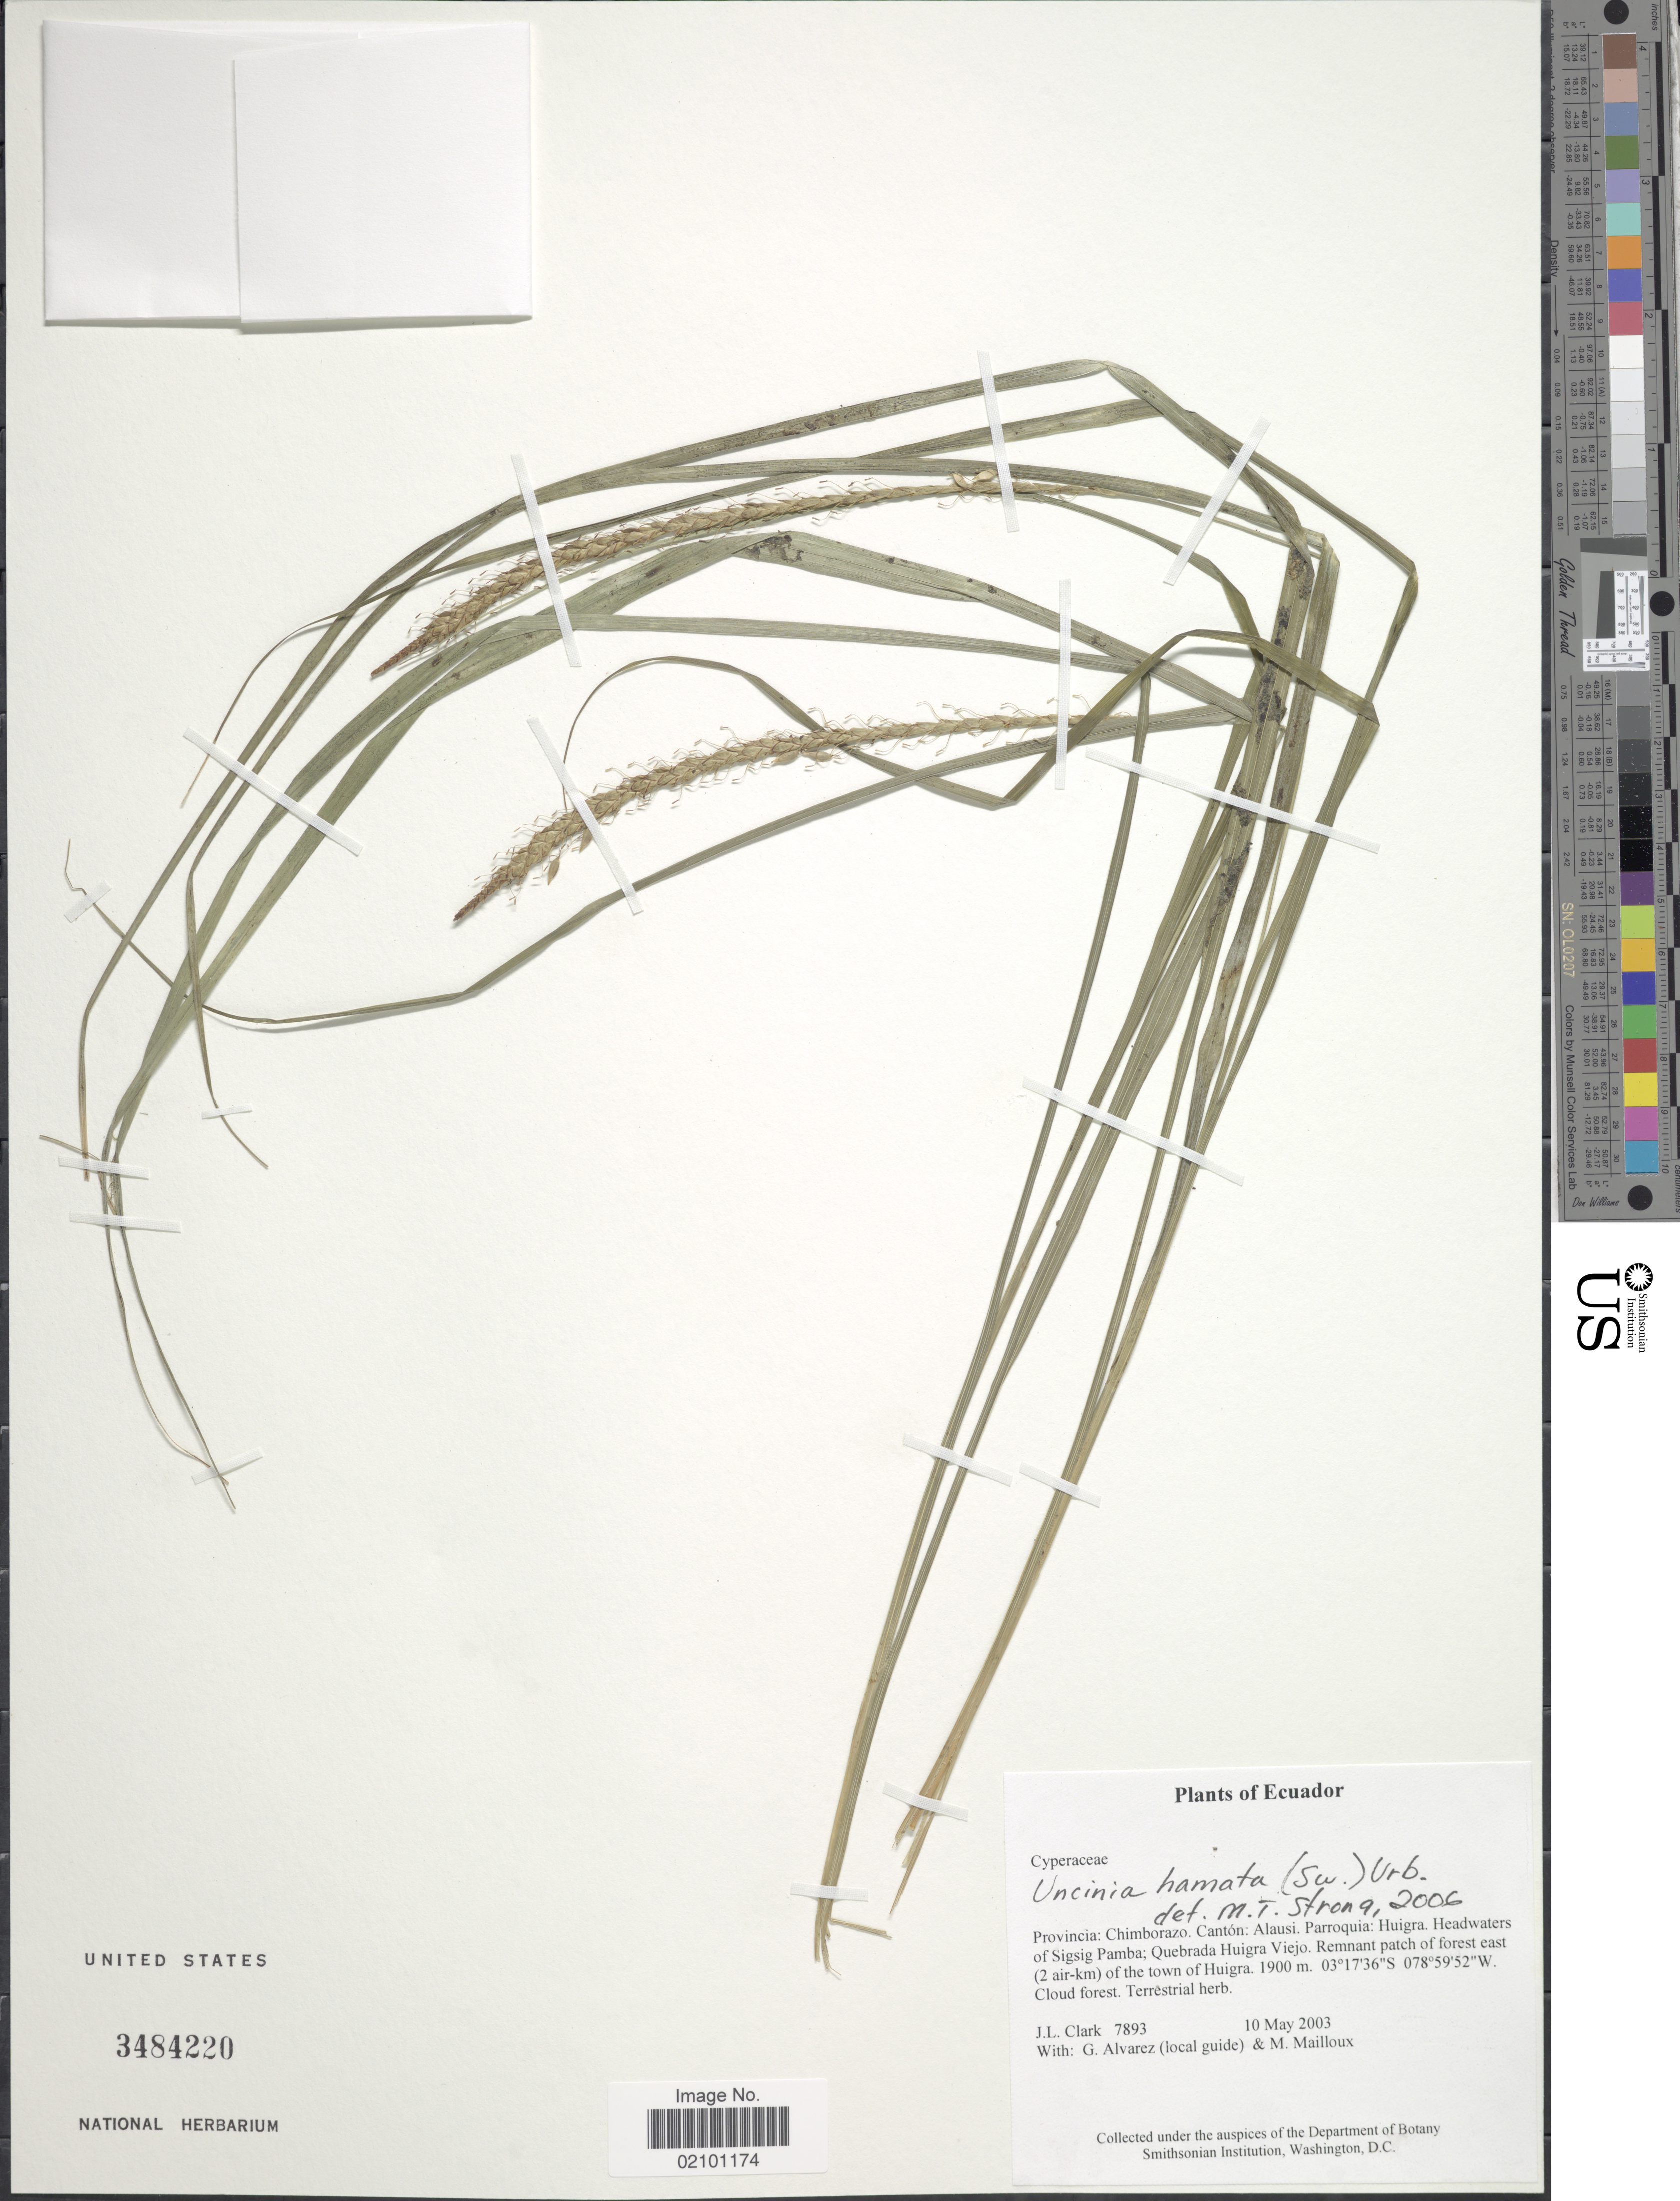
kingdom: Plantae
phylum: Tracheophyta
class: Liliopsida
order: Poales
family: Cyperaceae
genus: Carex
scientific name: Carex hamata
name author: Sw.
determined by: Strong, M. T., (US), Smithsonian Institution - National Museum of Natural History (UNITED STATES)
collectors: J. L. Clark, G. Alvarez (local guide) & M. Mailloux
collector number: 7893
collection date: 2003-05-10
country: Ecuador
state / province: Chimborazo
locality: Canton Alausi, Parroquia, Huigra, headwaters of Sigsig Pamba, Quebrada Huigra Viejo, east (2 air-km) of town of Huigra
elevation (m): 1900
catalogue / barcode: US 3484220